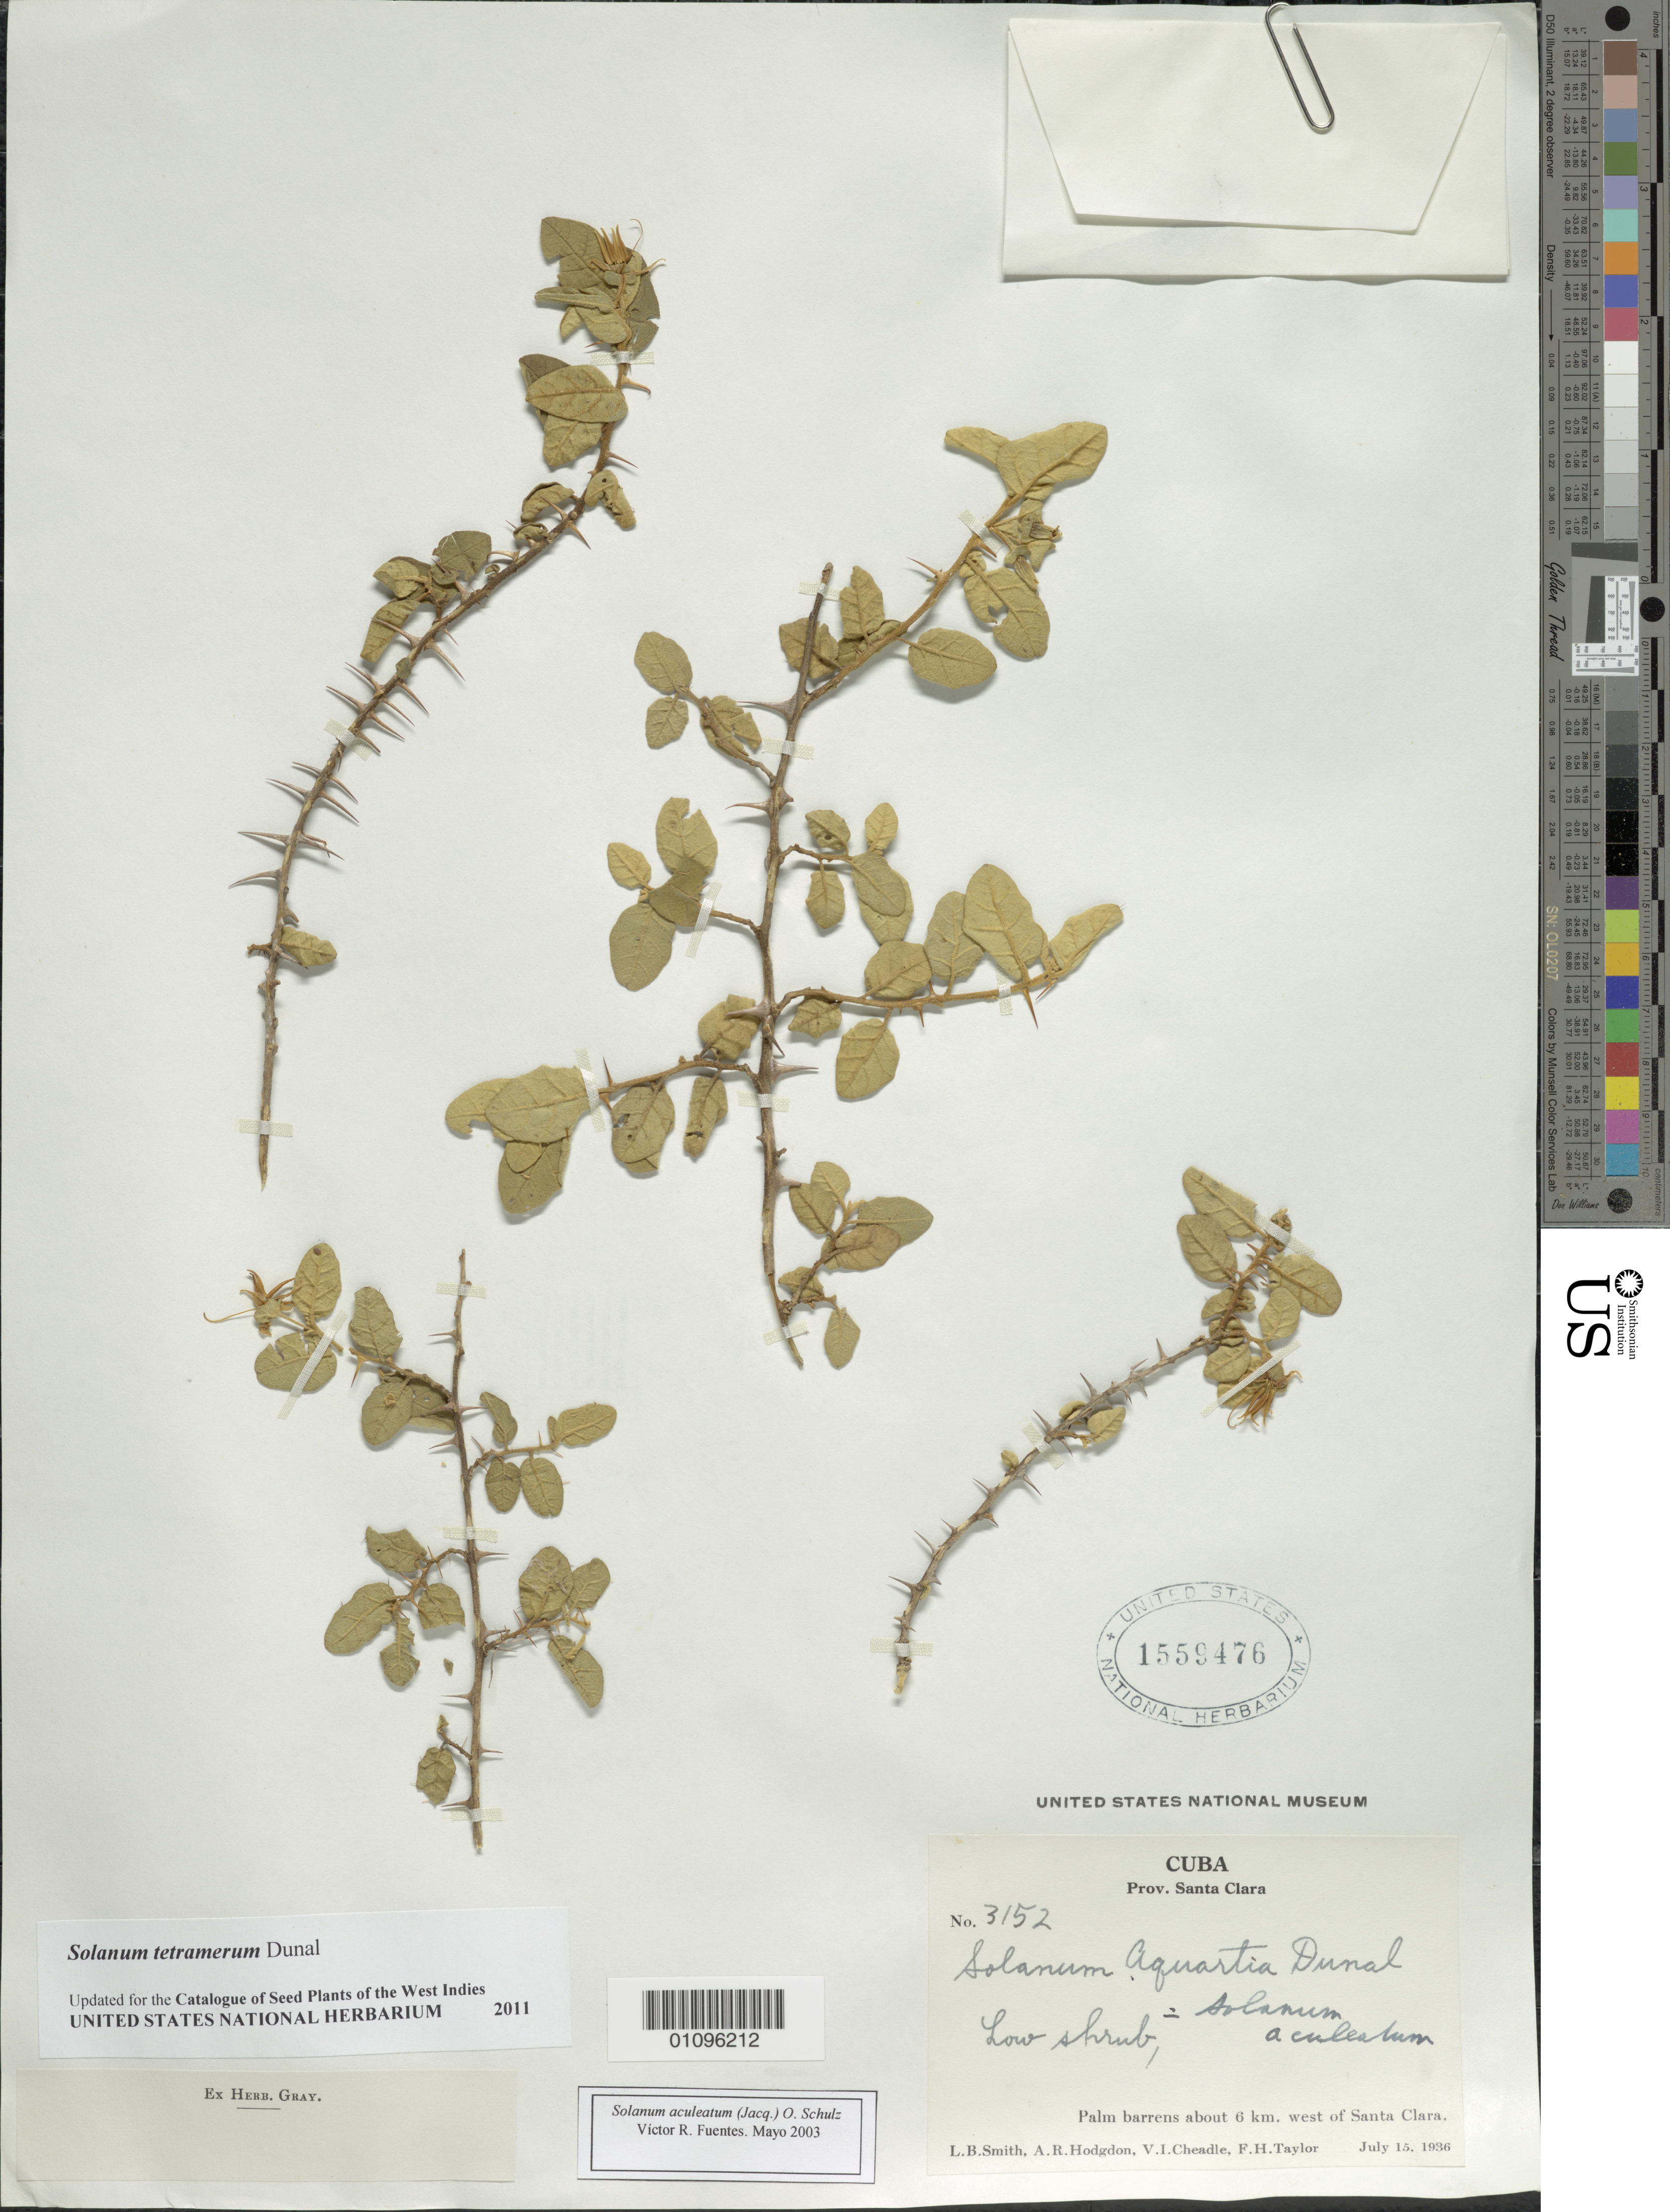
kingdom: Plantae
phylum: Tracheophyta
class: Magnoliopsida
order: Solanales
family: Solanaceae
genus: Solanum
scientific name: Solanum tetramerum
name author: Dunal & A. DC.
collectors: L. Smith, A. R. Hodgdon, V. I. Cheadle & F. H. Taylor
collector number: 3152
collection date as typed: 15 Jul 1936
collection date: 1936-07-15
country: Cuba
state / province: Santa Clara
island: Cuba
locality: Santa Clara, 6 km W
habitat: Palm barrens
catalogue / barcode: US 1559476